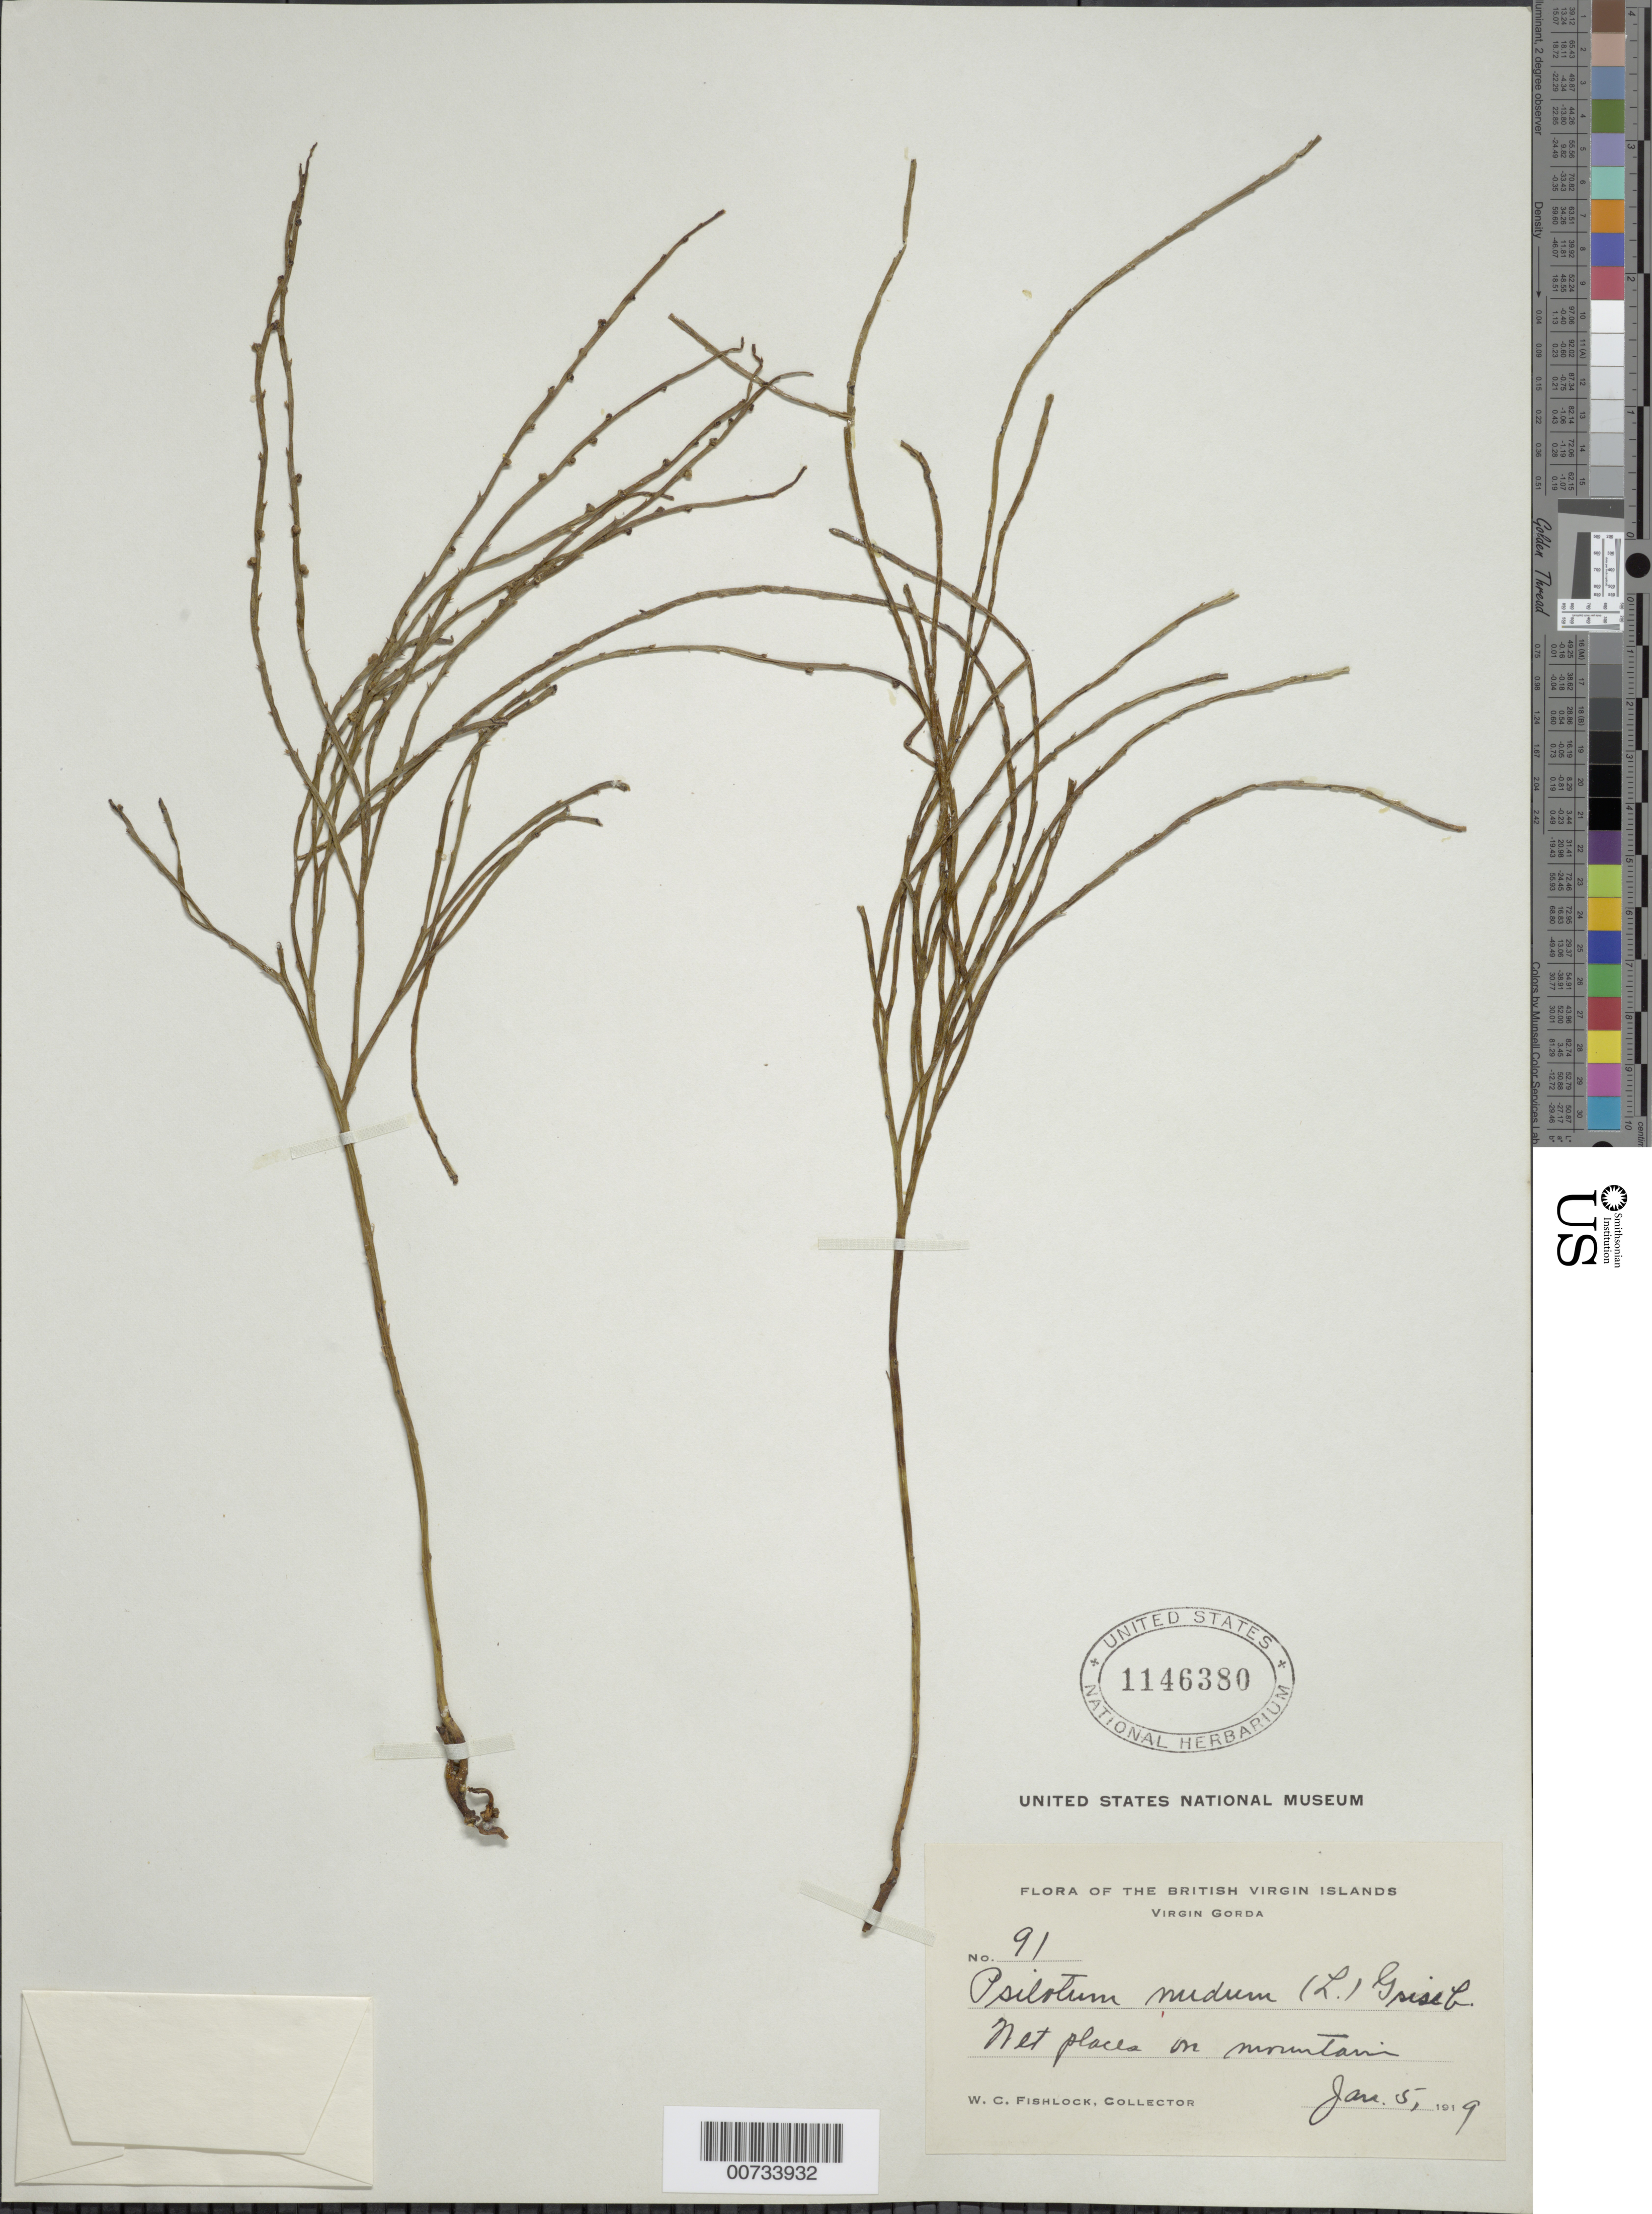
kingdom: Plantae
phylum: Tracheophyta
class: Polypodiopsida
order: Psilotales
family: Psilotaceae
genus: Psilotum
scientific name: Psilotum nudum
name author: (L.) P. Beauv.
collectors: W. Fishlock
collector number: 91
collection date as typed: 05 Jan 1919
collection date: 1919-01-05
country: British Virgin Islands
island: Virgin Gorda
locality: Virgin Gorda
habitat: Wet places on mountain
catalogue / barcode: US 1146380